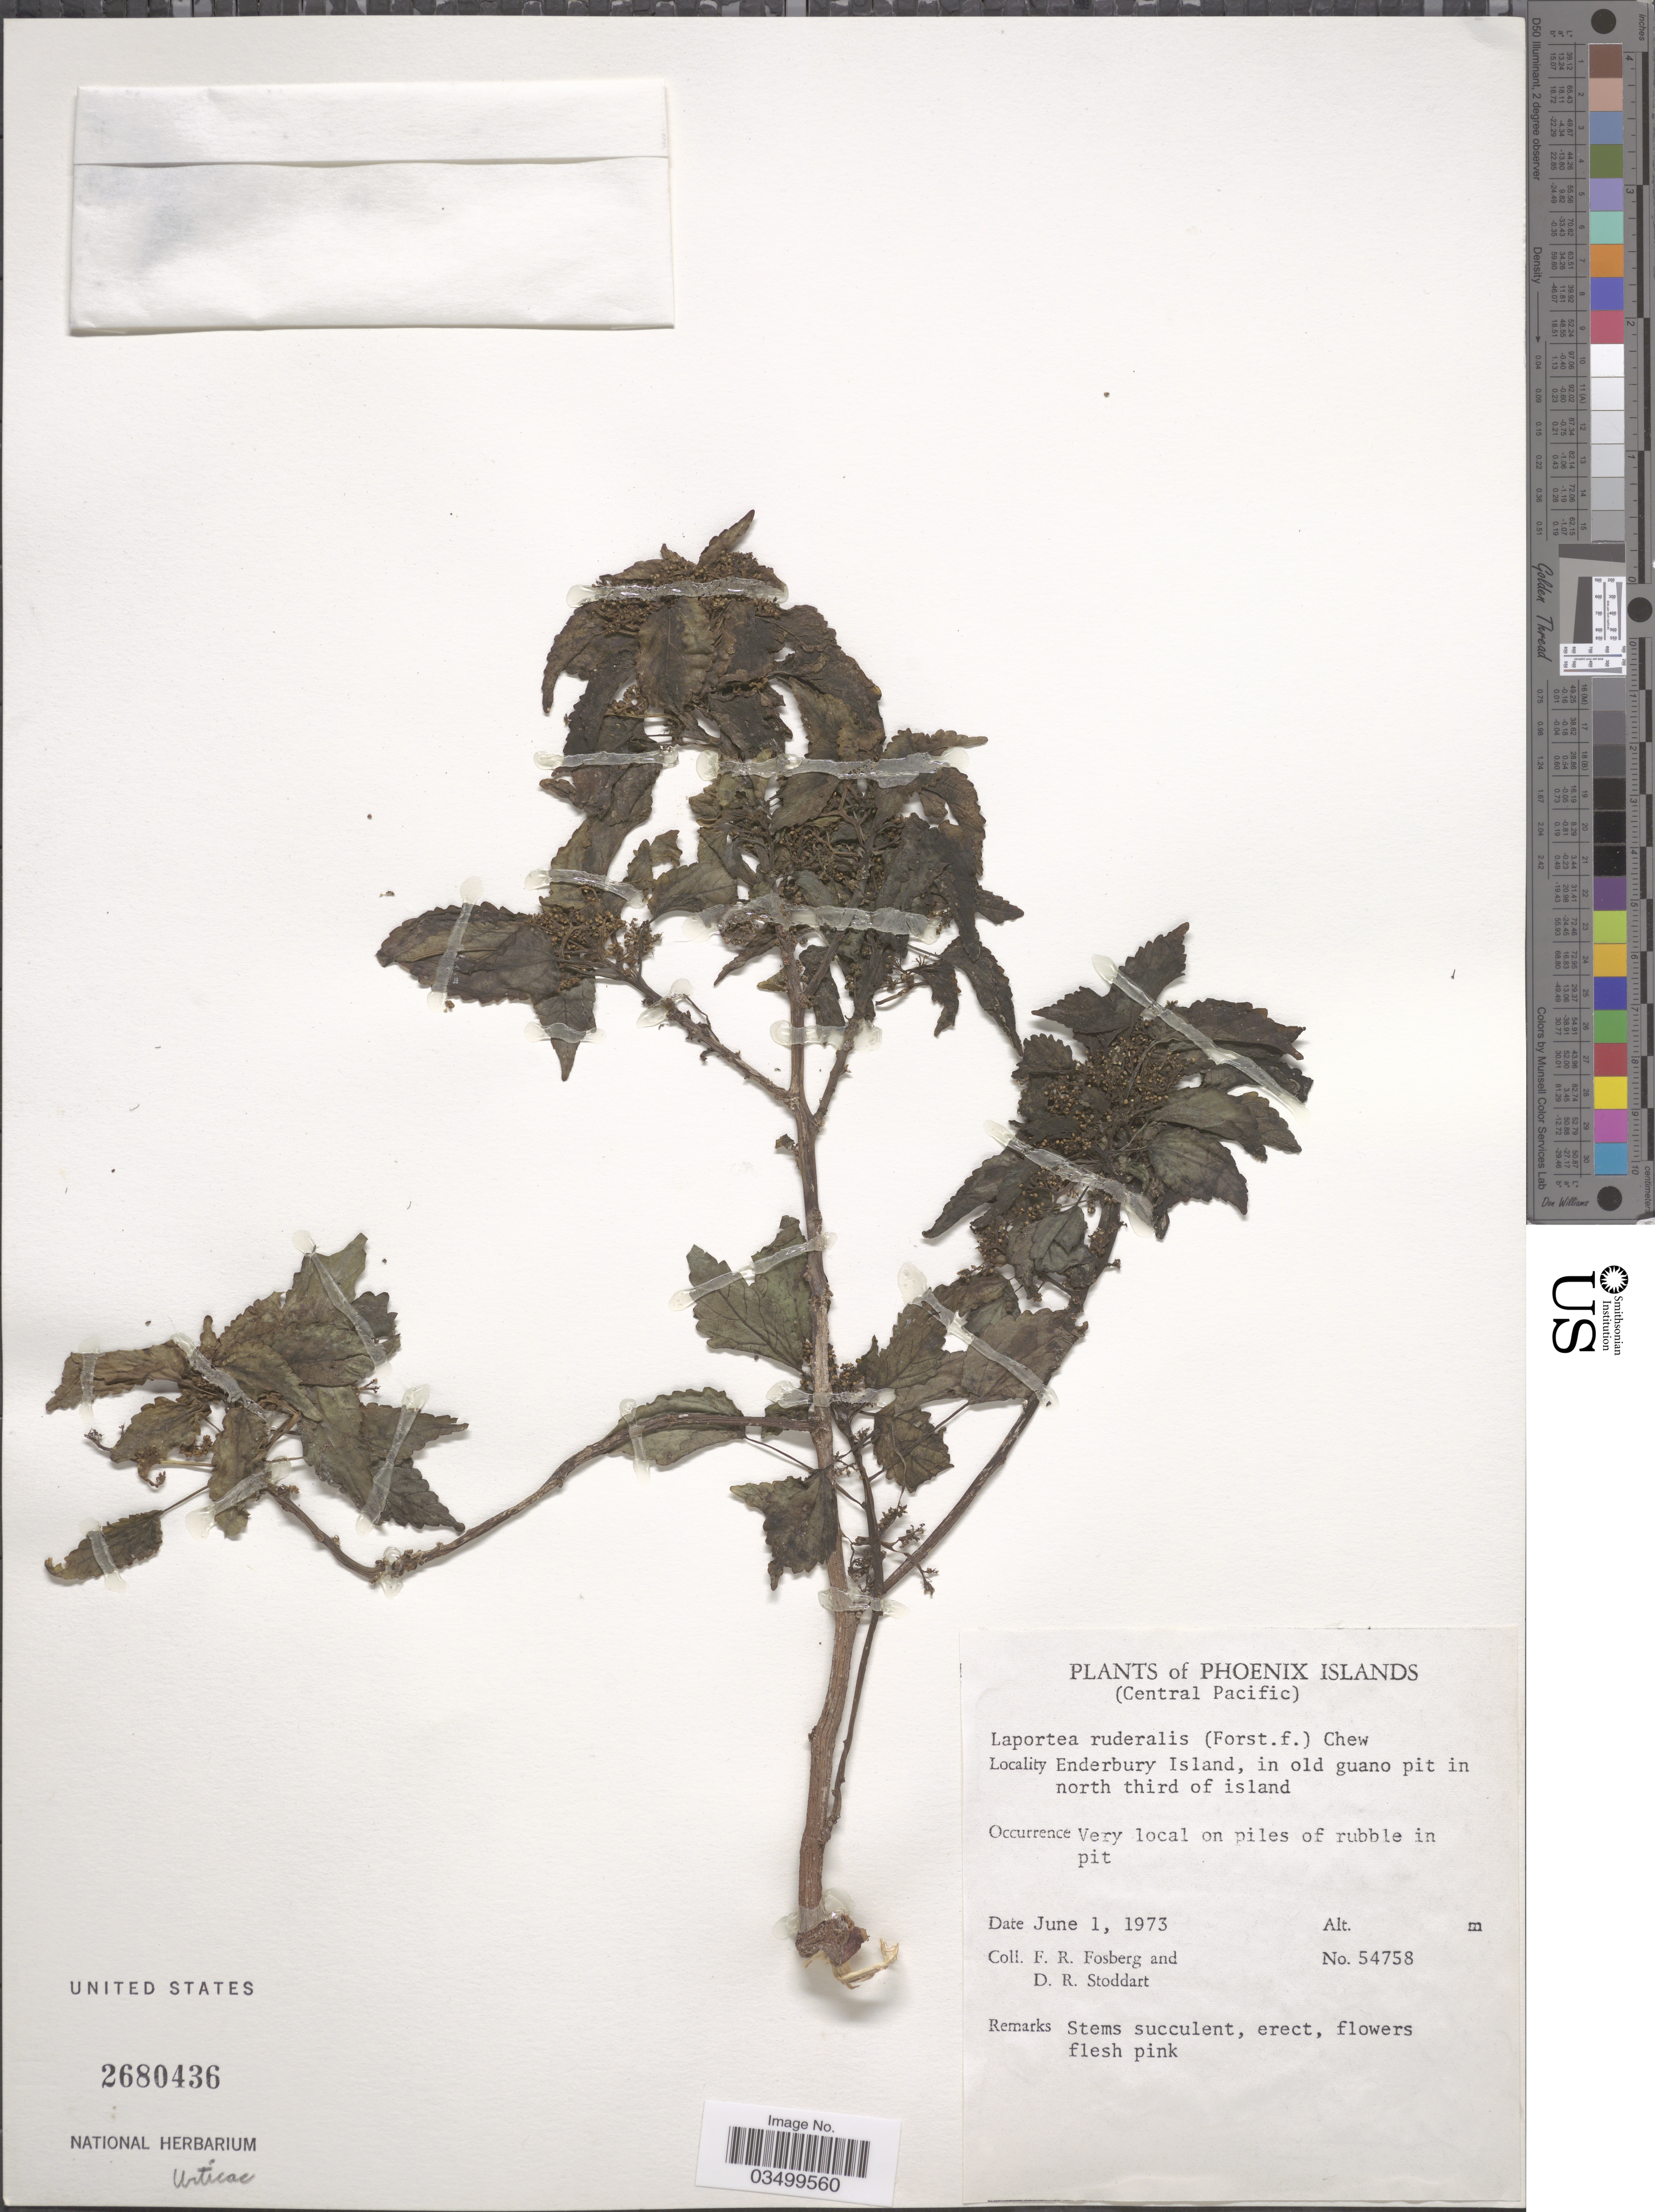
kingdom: Plantae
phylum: Tracheophyta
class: Magnoliopsida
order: Rosales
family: Urticaceae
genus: Laportea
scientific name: Laportea ruderalis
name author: (G. Forst.) Chew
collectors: F. R. Fosberg & D. R. Stoddart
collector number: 54758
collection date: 1973-06-01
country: Kiribati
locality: Phoenix Islands (Central Pacific). Enderbury Island, in old guano pit in north third of island.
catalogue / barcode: US 2680436